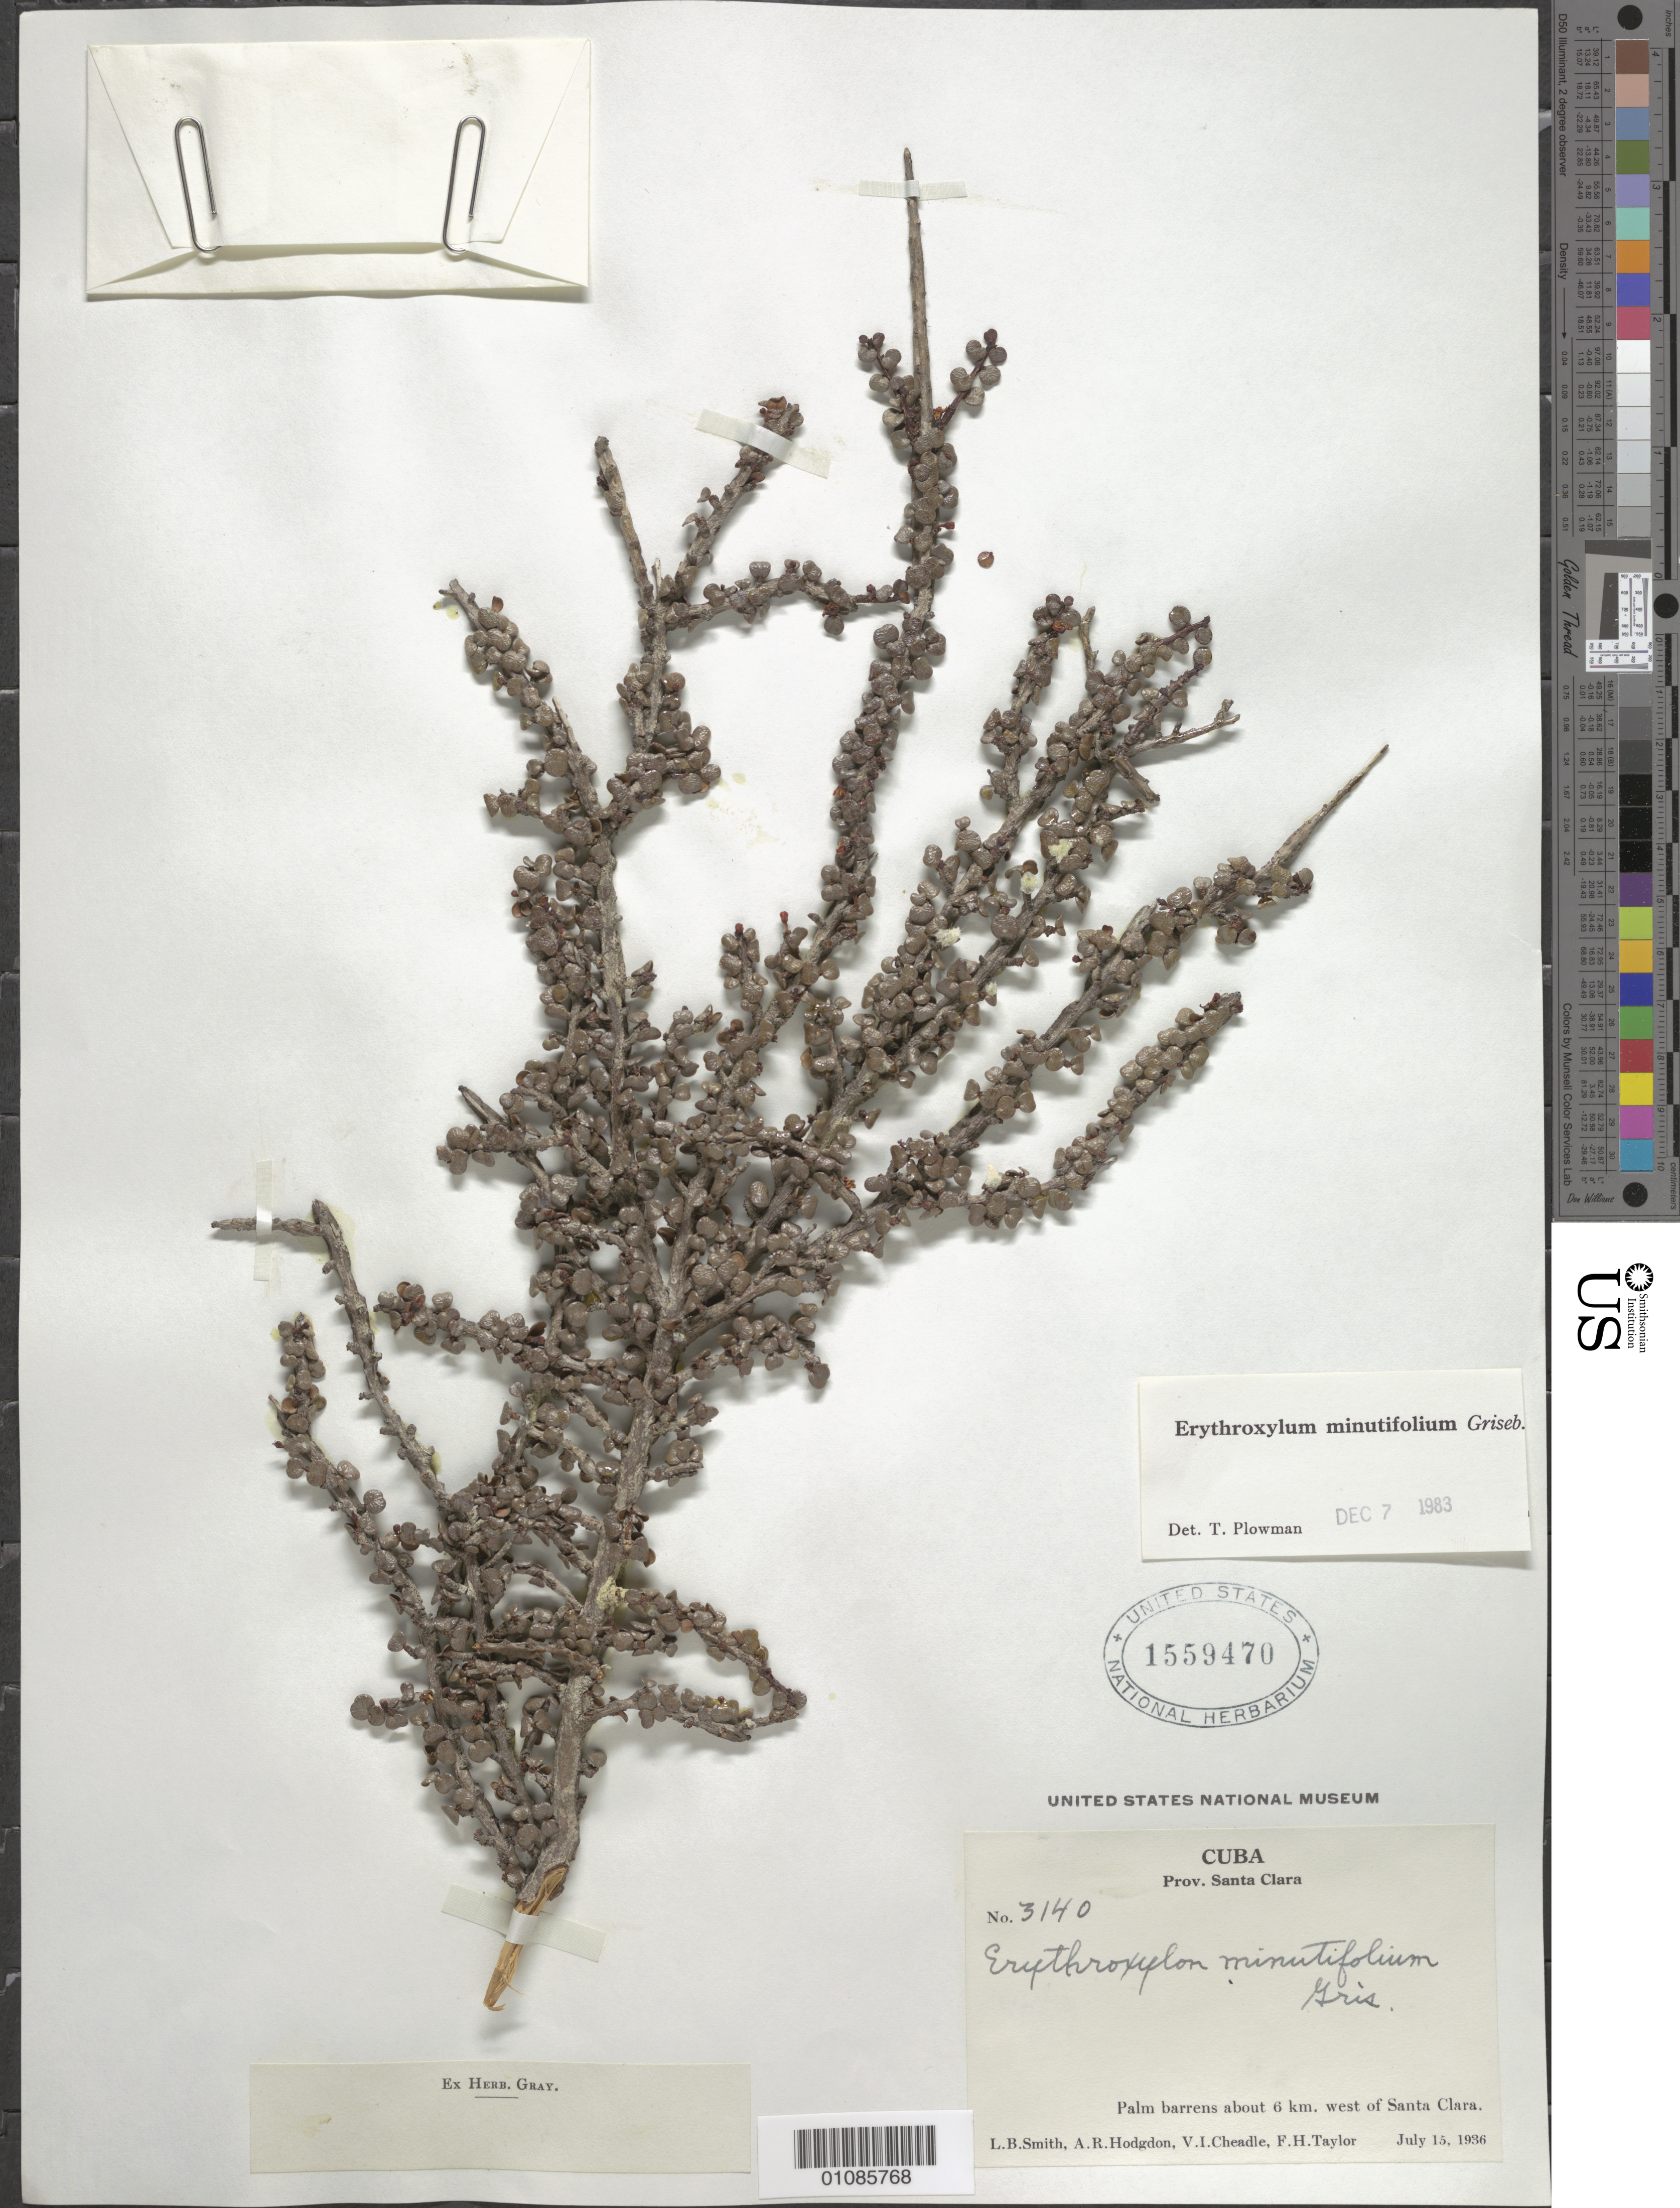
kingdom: Plantae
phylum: Tracheophyta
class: Magnoliopsida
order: Malpighiales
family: Erythroxylaceae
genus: Erythroxylum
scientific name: Erythroxylum minutifolium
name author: Griseb.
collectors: L. Smith, A. R. Hodgdon, V. I. Cheadle & F. H. Taylor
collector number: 3140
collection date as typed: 15 Jul 1936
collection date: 1936-07-15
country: Cuba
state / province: Villa Clara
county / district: Santa Clara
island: Cuba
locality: Palm barrens about 6km W of Santa Clara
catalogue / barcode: US 1559470